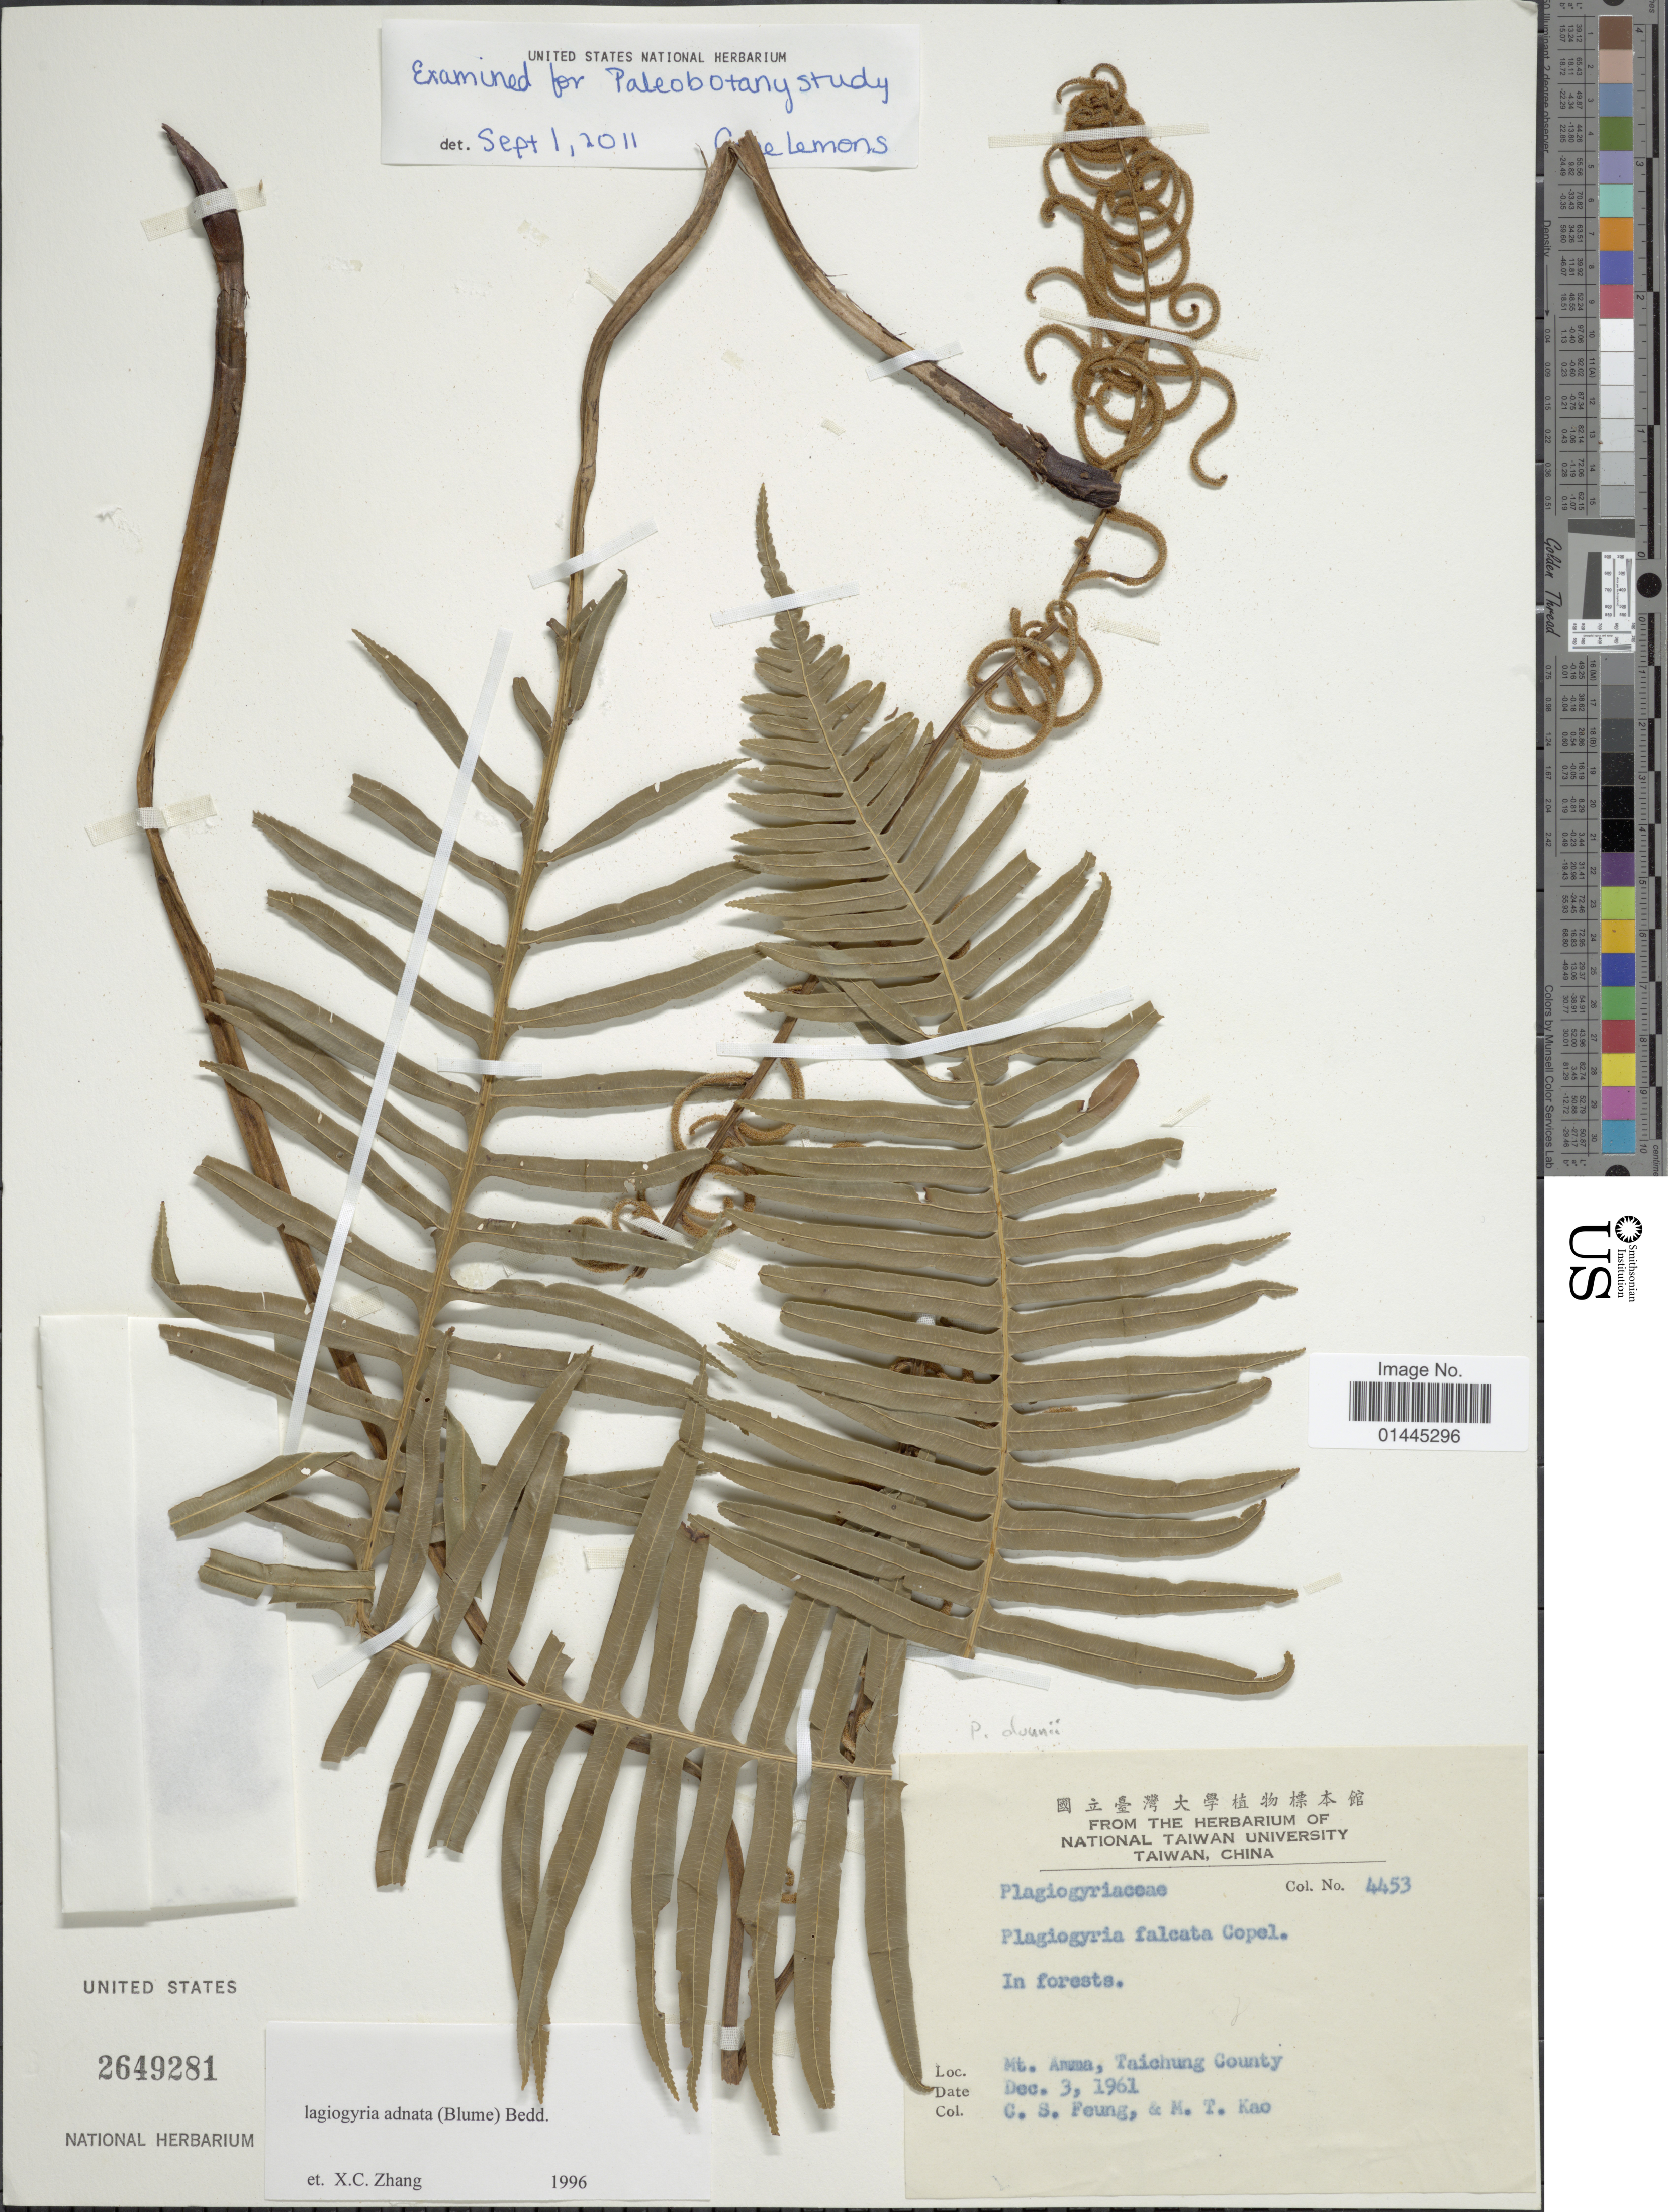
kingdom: Plantae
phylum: Tracheophyta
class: Polypodiopsida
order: Cyatheales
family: Plagiogyriaceae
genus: Plagiogyria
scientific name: Plagiogyria adnata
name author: (Blume) Bedd.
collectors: C. Feung & M. T. Kao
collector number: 4453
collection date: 1961-12-03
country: Taiwan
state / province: Taichung City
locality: Mt. Amma, Taichung County.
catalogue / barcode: US 2649281